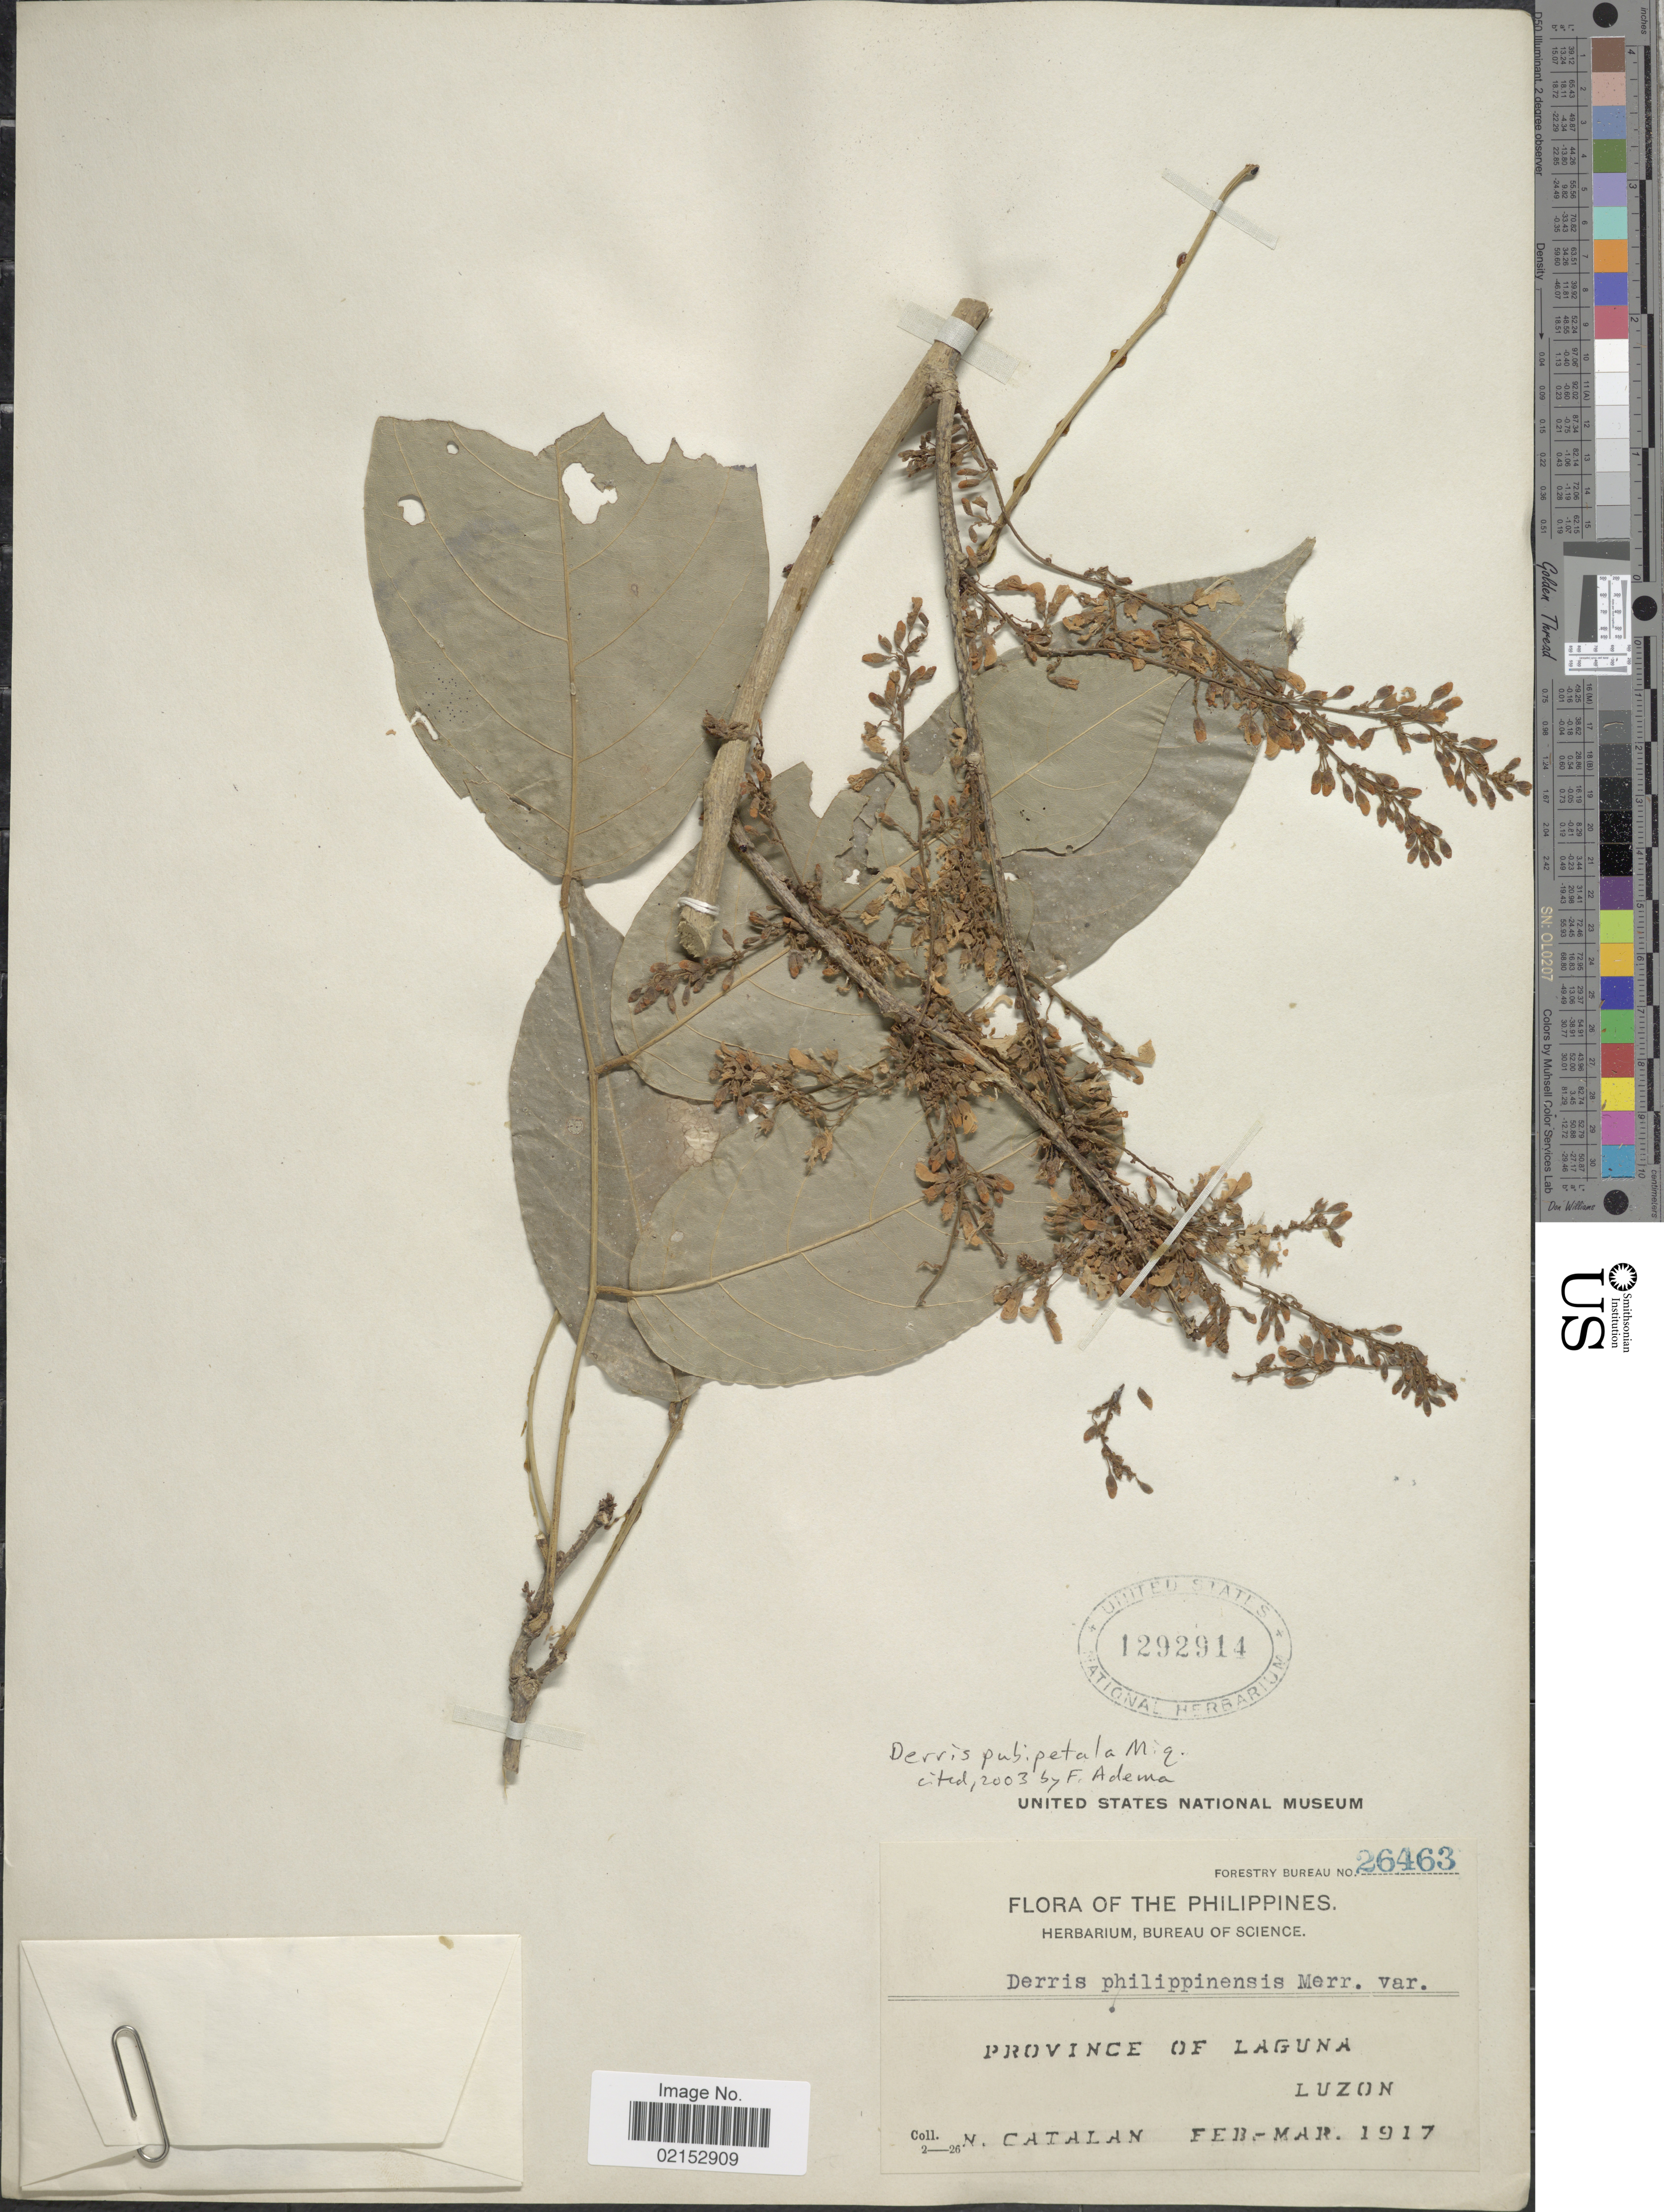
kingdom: Plantae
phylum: Tracheophyta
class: Magnoliopsida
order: Fabales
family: Fabaceae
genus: Derris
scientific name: Derris pubipetala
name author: Miq.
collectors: N. Catalan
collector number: Forestry Bureau 26463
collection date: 1917-02/1917-03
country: Philippines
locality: Province of Laguna, Luzon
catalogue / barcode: US 1292914